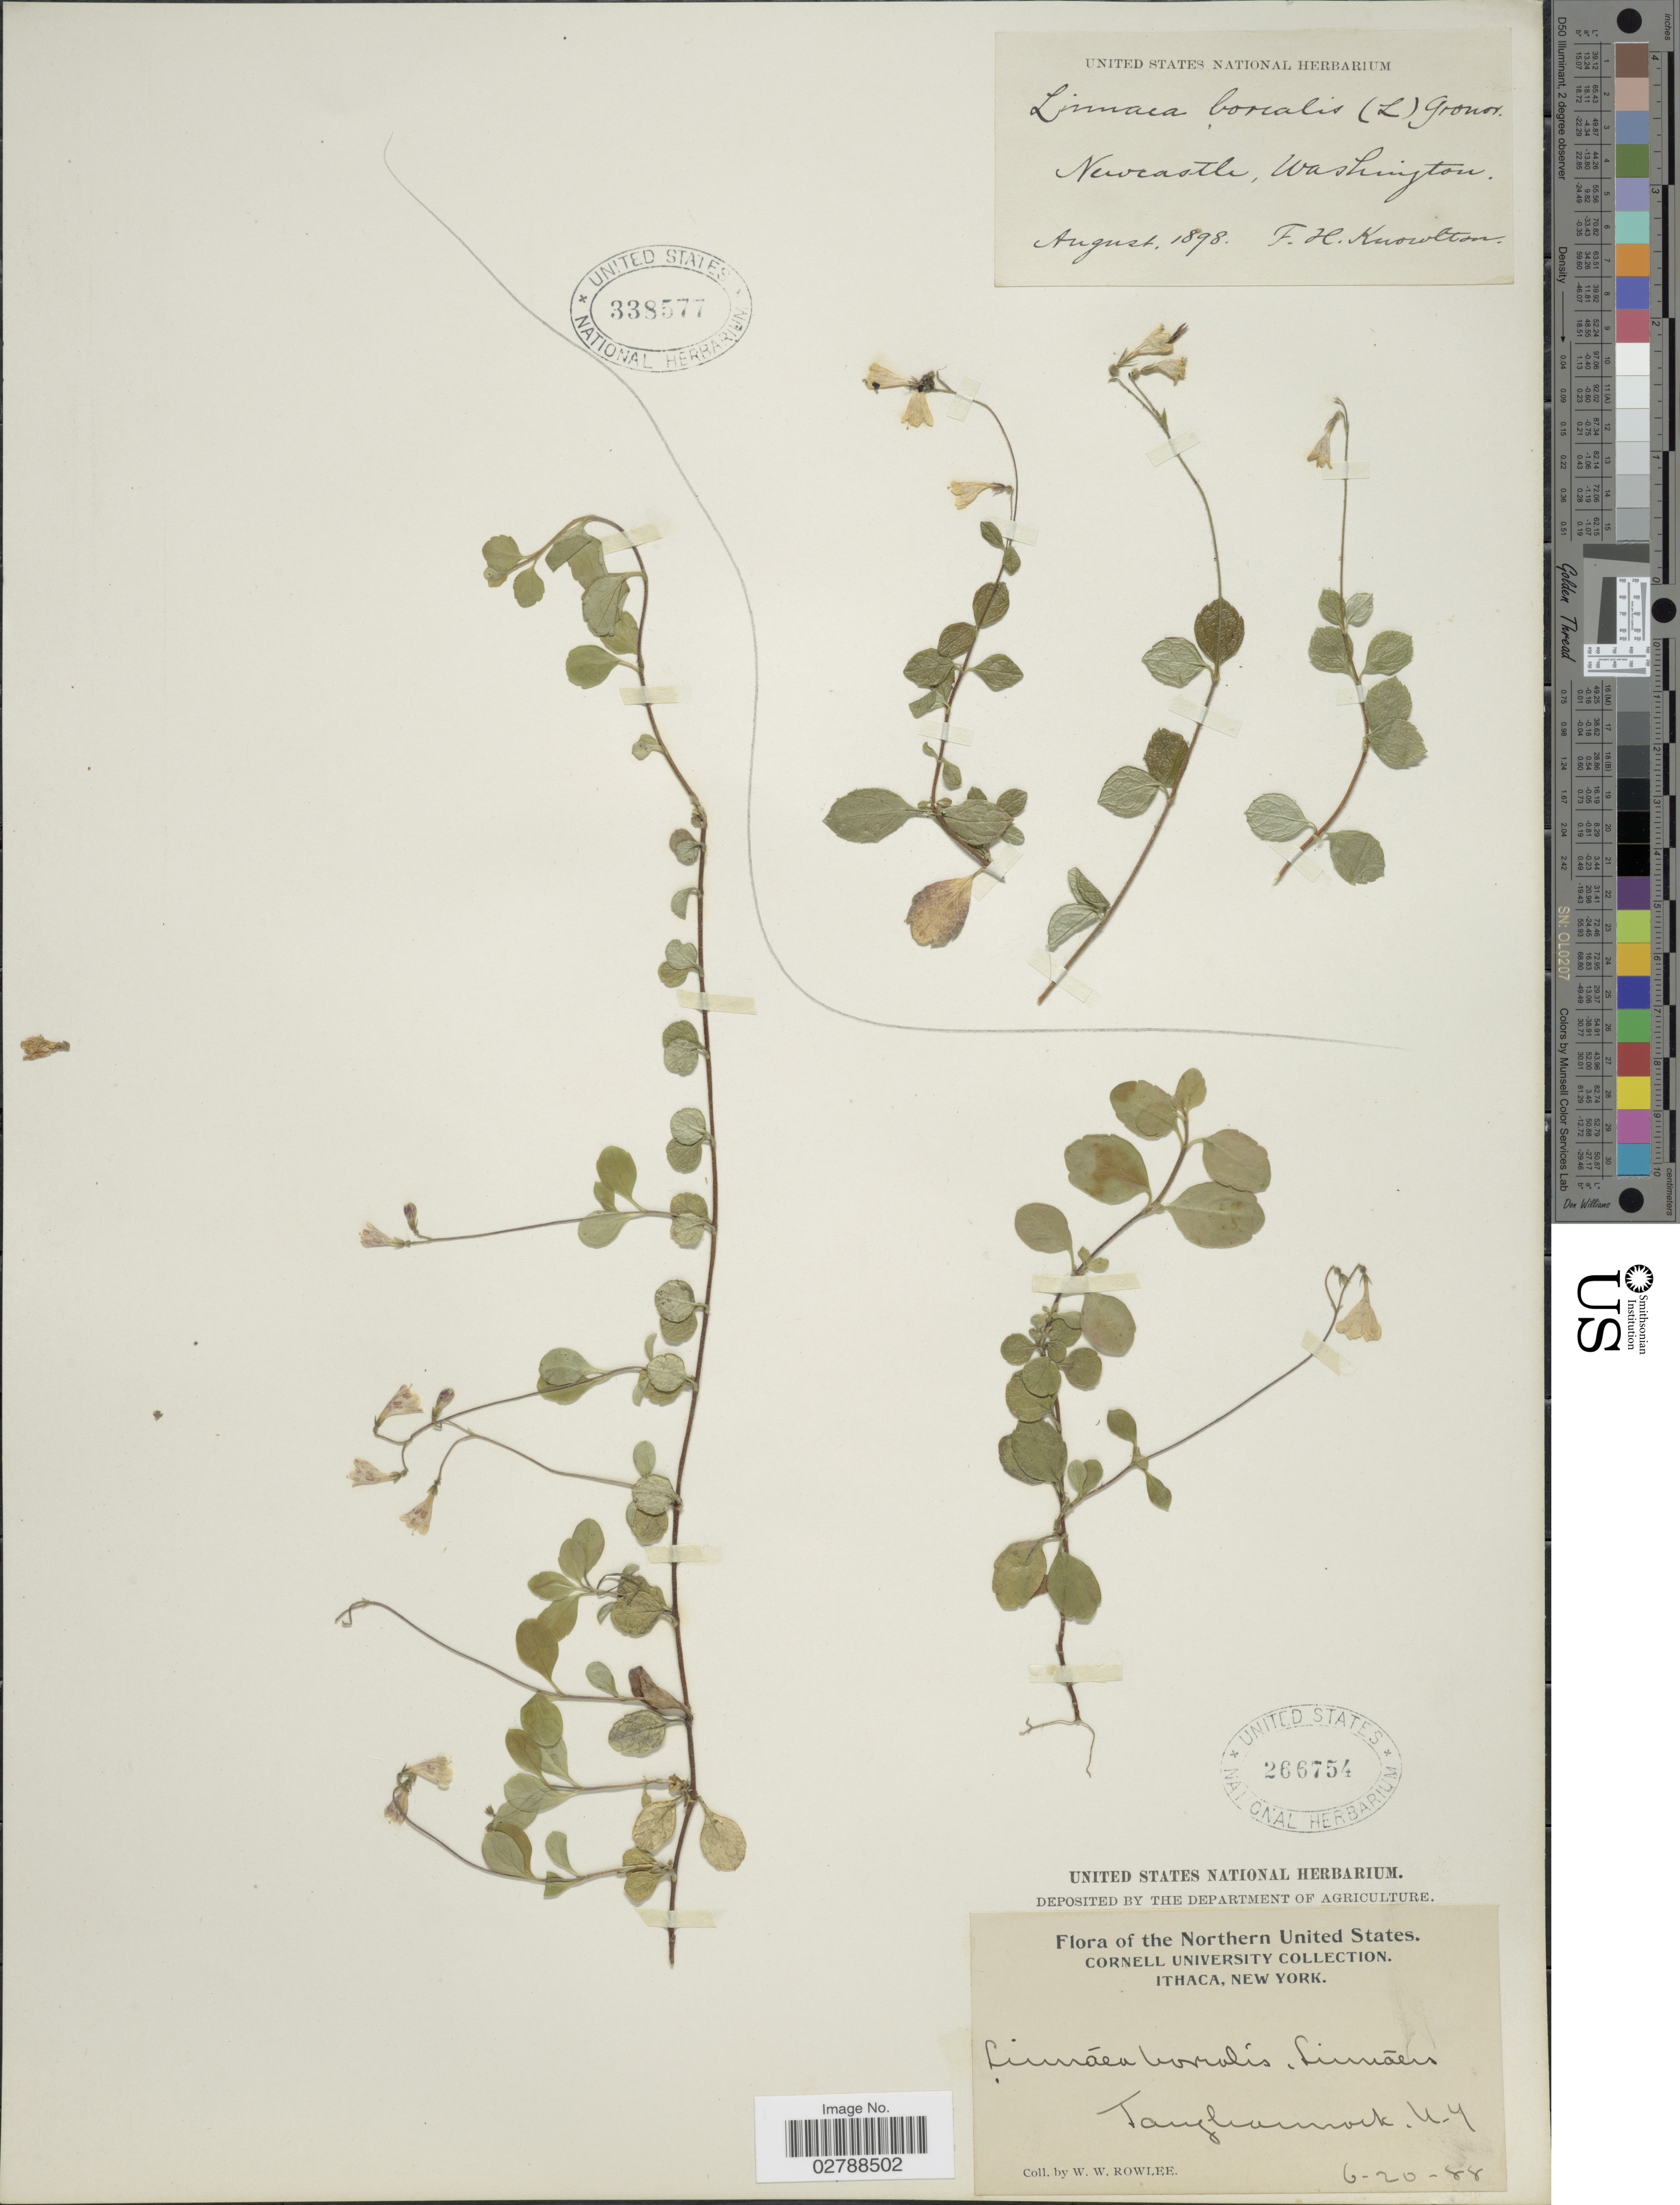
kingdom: Plantae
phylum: Tracheophyta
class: Magnoliopsida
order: Dipsacales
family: Caprifoliaceae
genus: Linnaea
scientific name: Linnaea borealis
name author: L.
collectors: W. W. Rowlee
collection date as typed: Transcribed d/m/y: 20/6/88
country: United States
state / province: New York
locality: Northern United States. Taughannock.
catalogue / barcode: US 266754